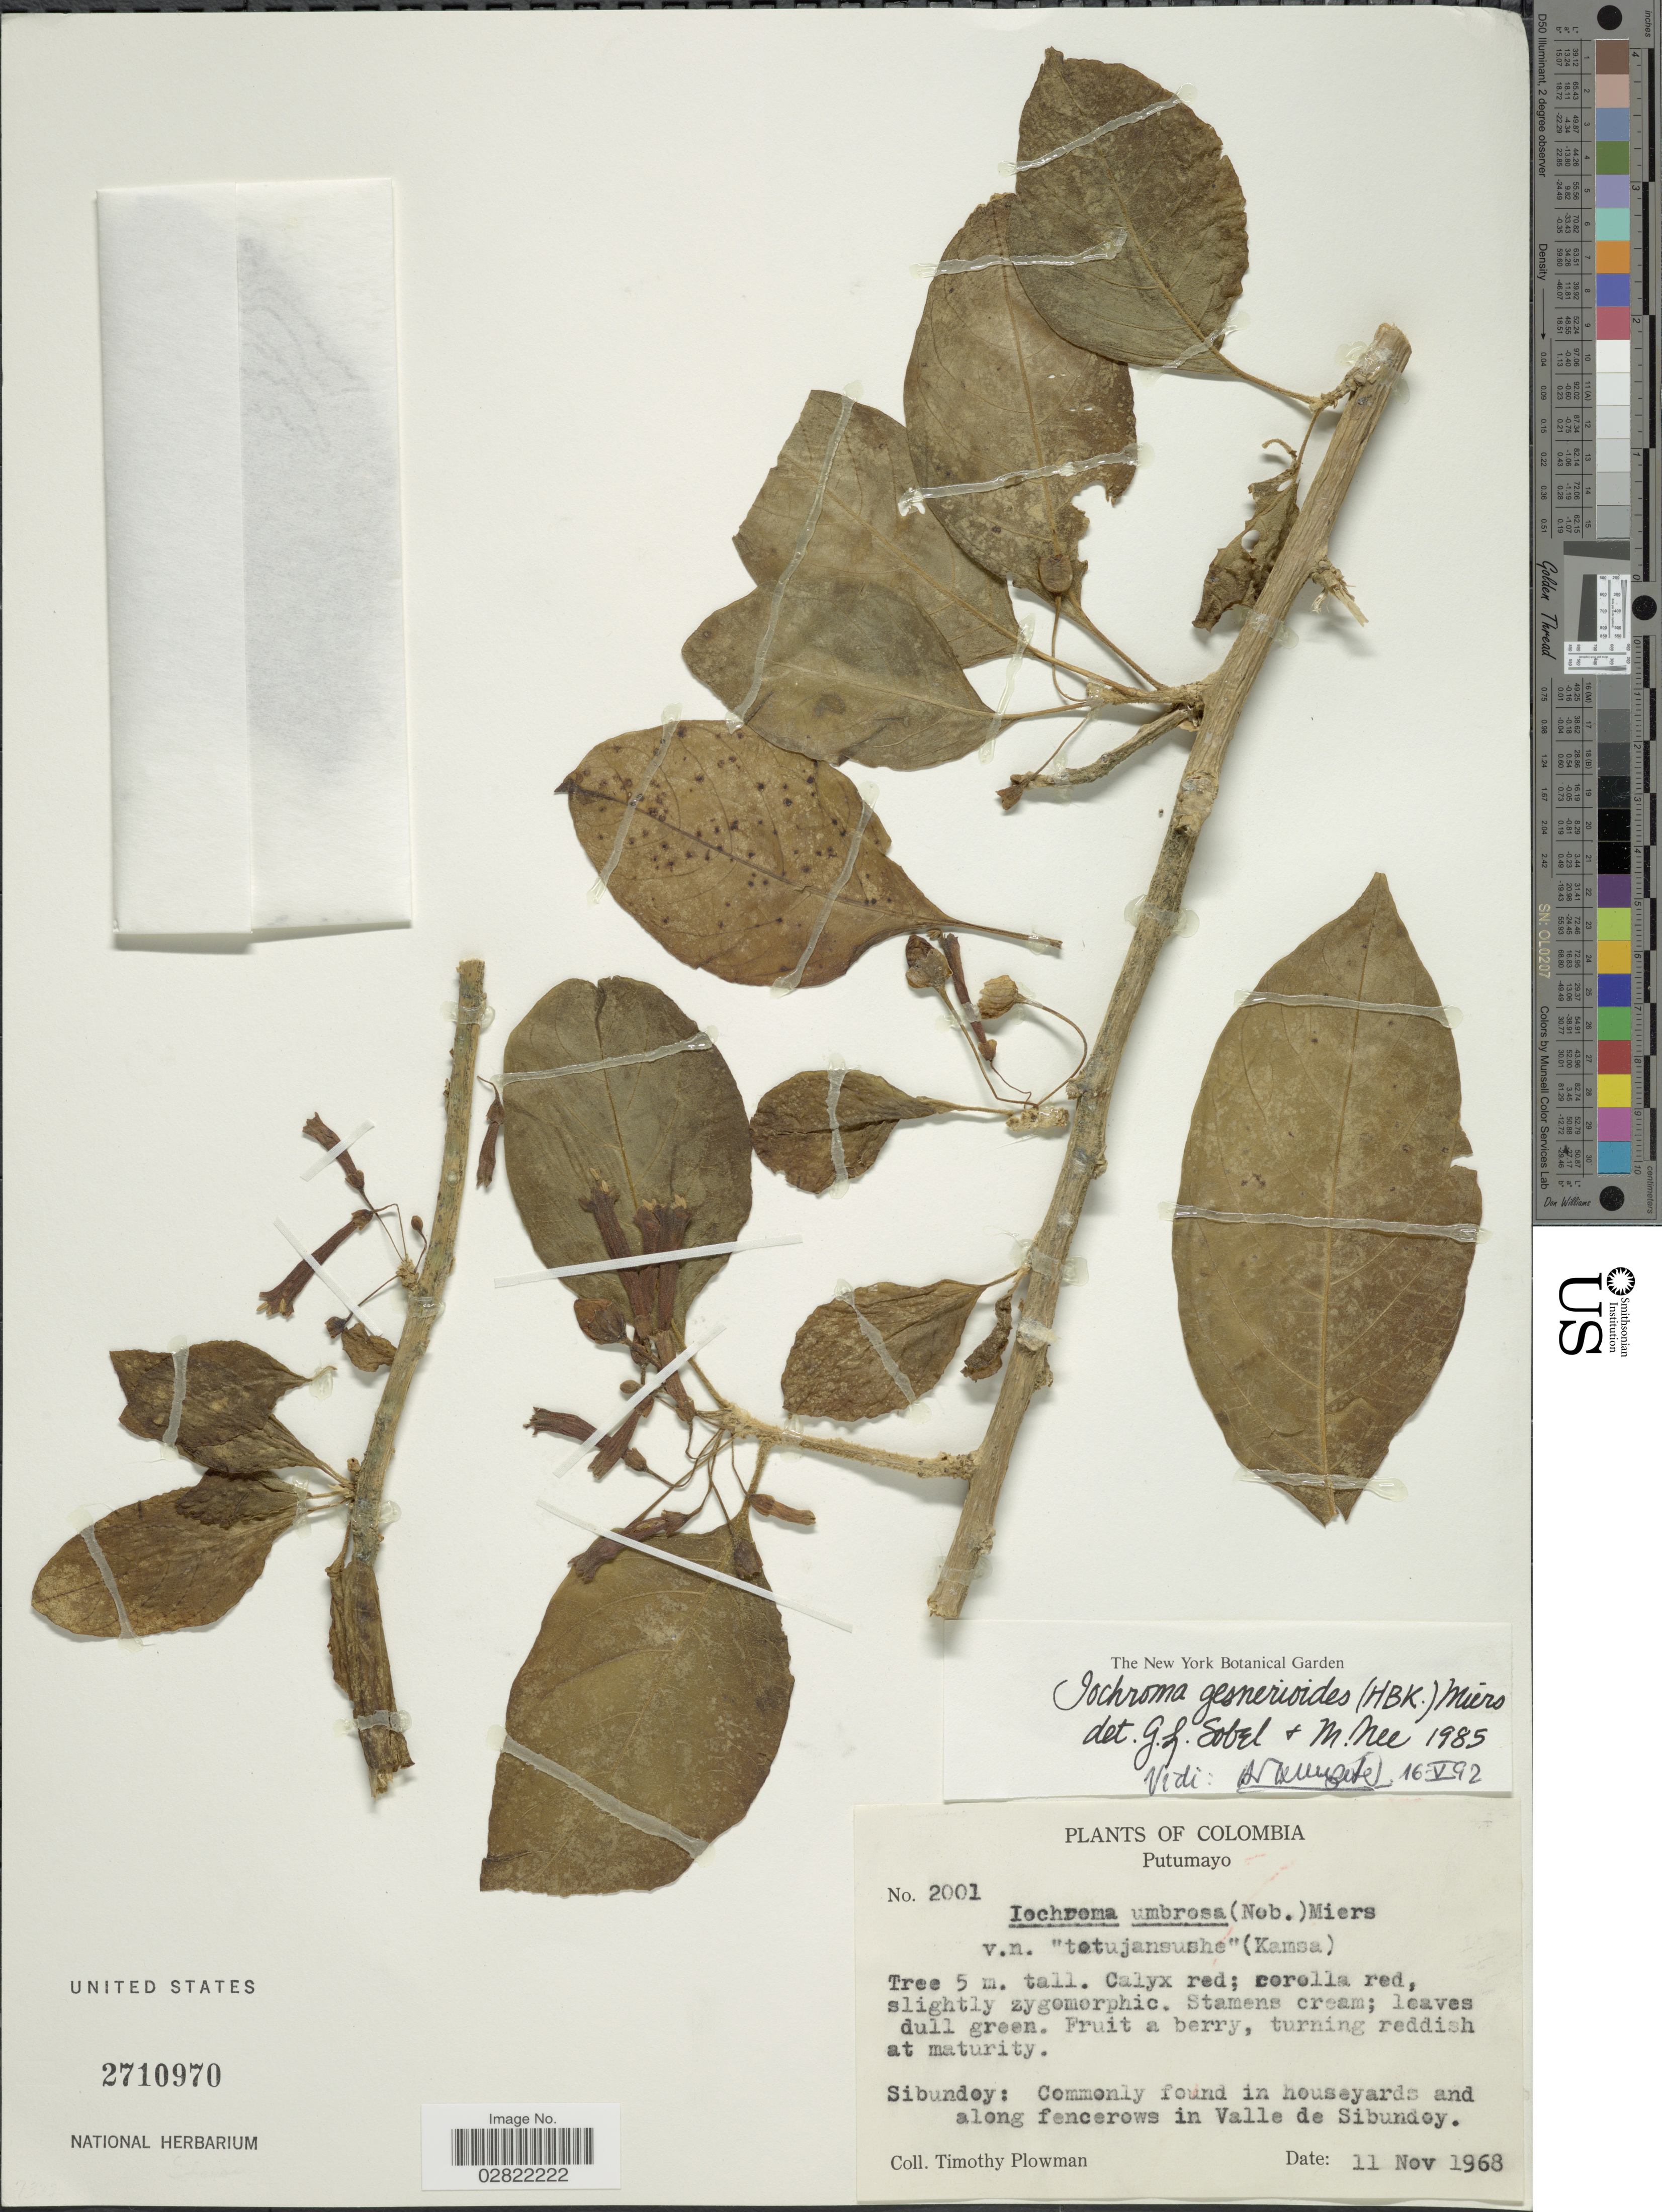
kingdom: Plantae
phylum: Tracheophyta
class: Magnoliopsida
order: Solanales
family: Solanaceae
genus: Iochroma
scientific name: Iochroma gesnerioides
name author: (Kunth) Miers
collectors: T. Plowman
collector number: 2001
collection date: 1968-11-11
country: Colombia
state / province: Putumayo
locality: Sibundoy: Commonly found in houseyards and along fencerows in Valle de Sibundoy.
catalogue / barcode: US 2710970